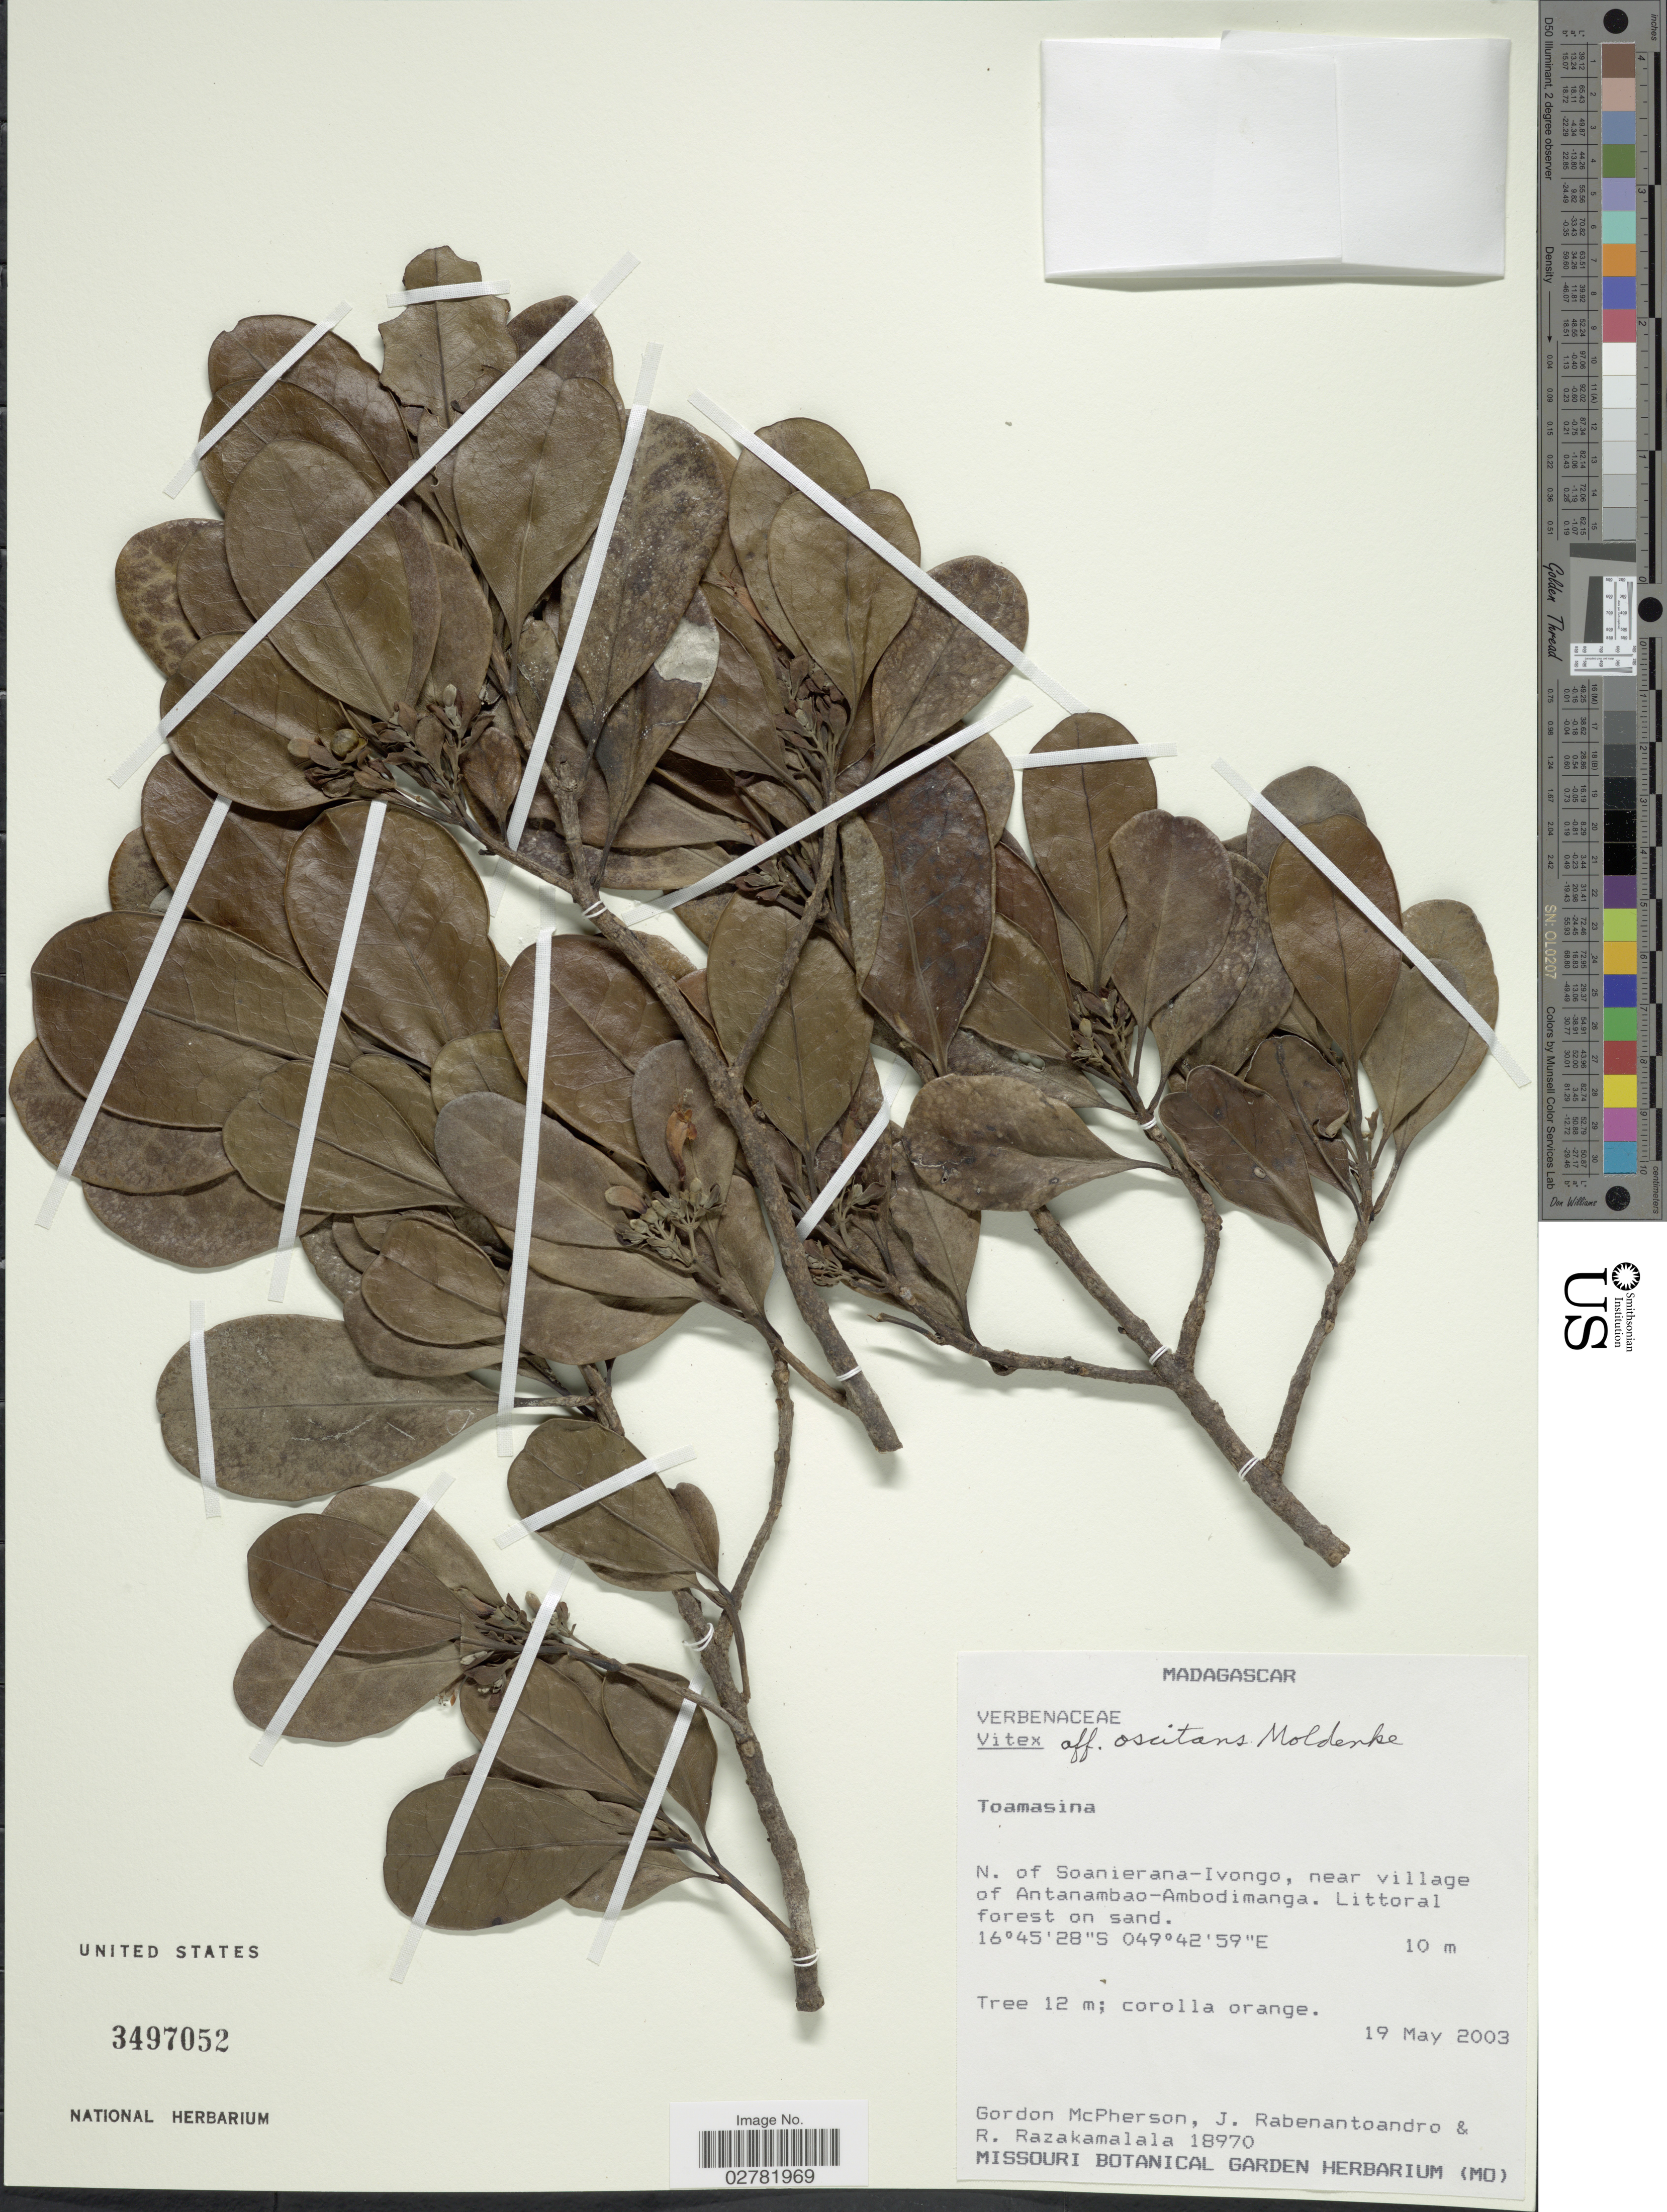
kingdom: Plantae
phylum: Tracheophyta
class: Magnoliopsida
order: Lamiales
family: Lamiaceae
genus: Vitex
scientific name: Vitex oscitans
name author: Moldenke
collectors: G. D. McPherson, J. Rabenantoandro & R. Razakamalala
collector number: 18970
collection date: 2003-05-19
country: Madagascar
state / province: Analanjirofo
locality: N. of Soanierana-Ivongo, near village of Antanambao-Ambodimanga.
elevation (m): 10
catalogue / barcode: US 3497052